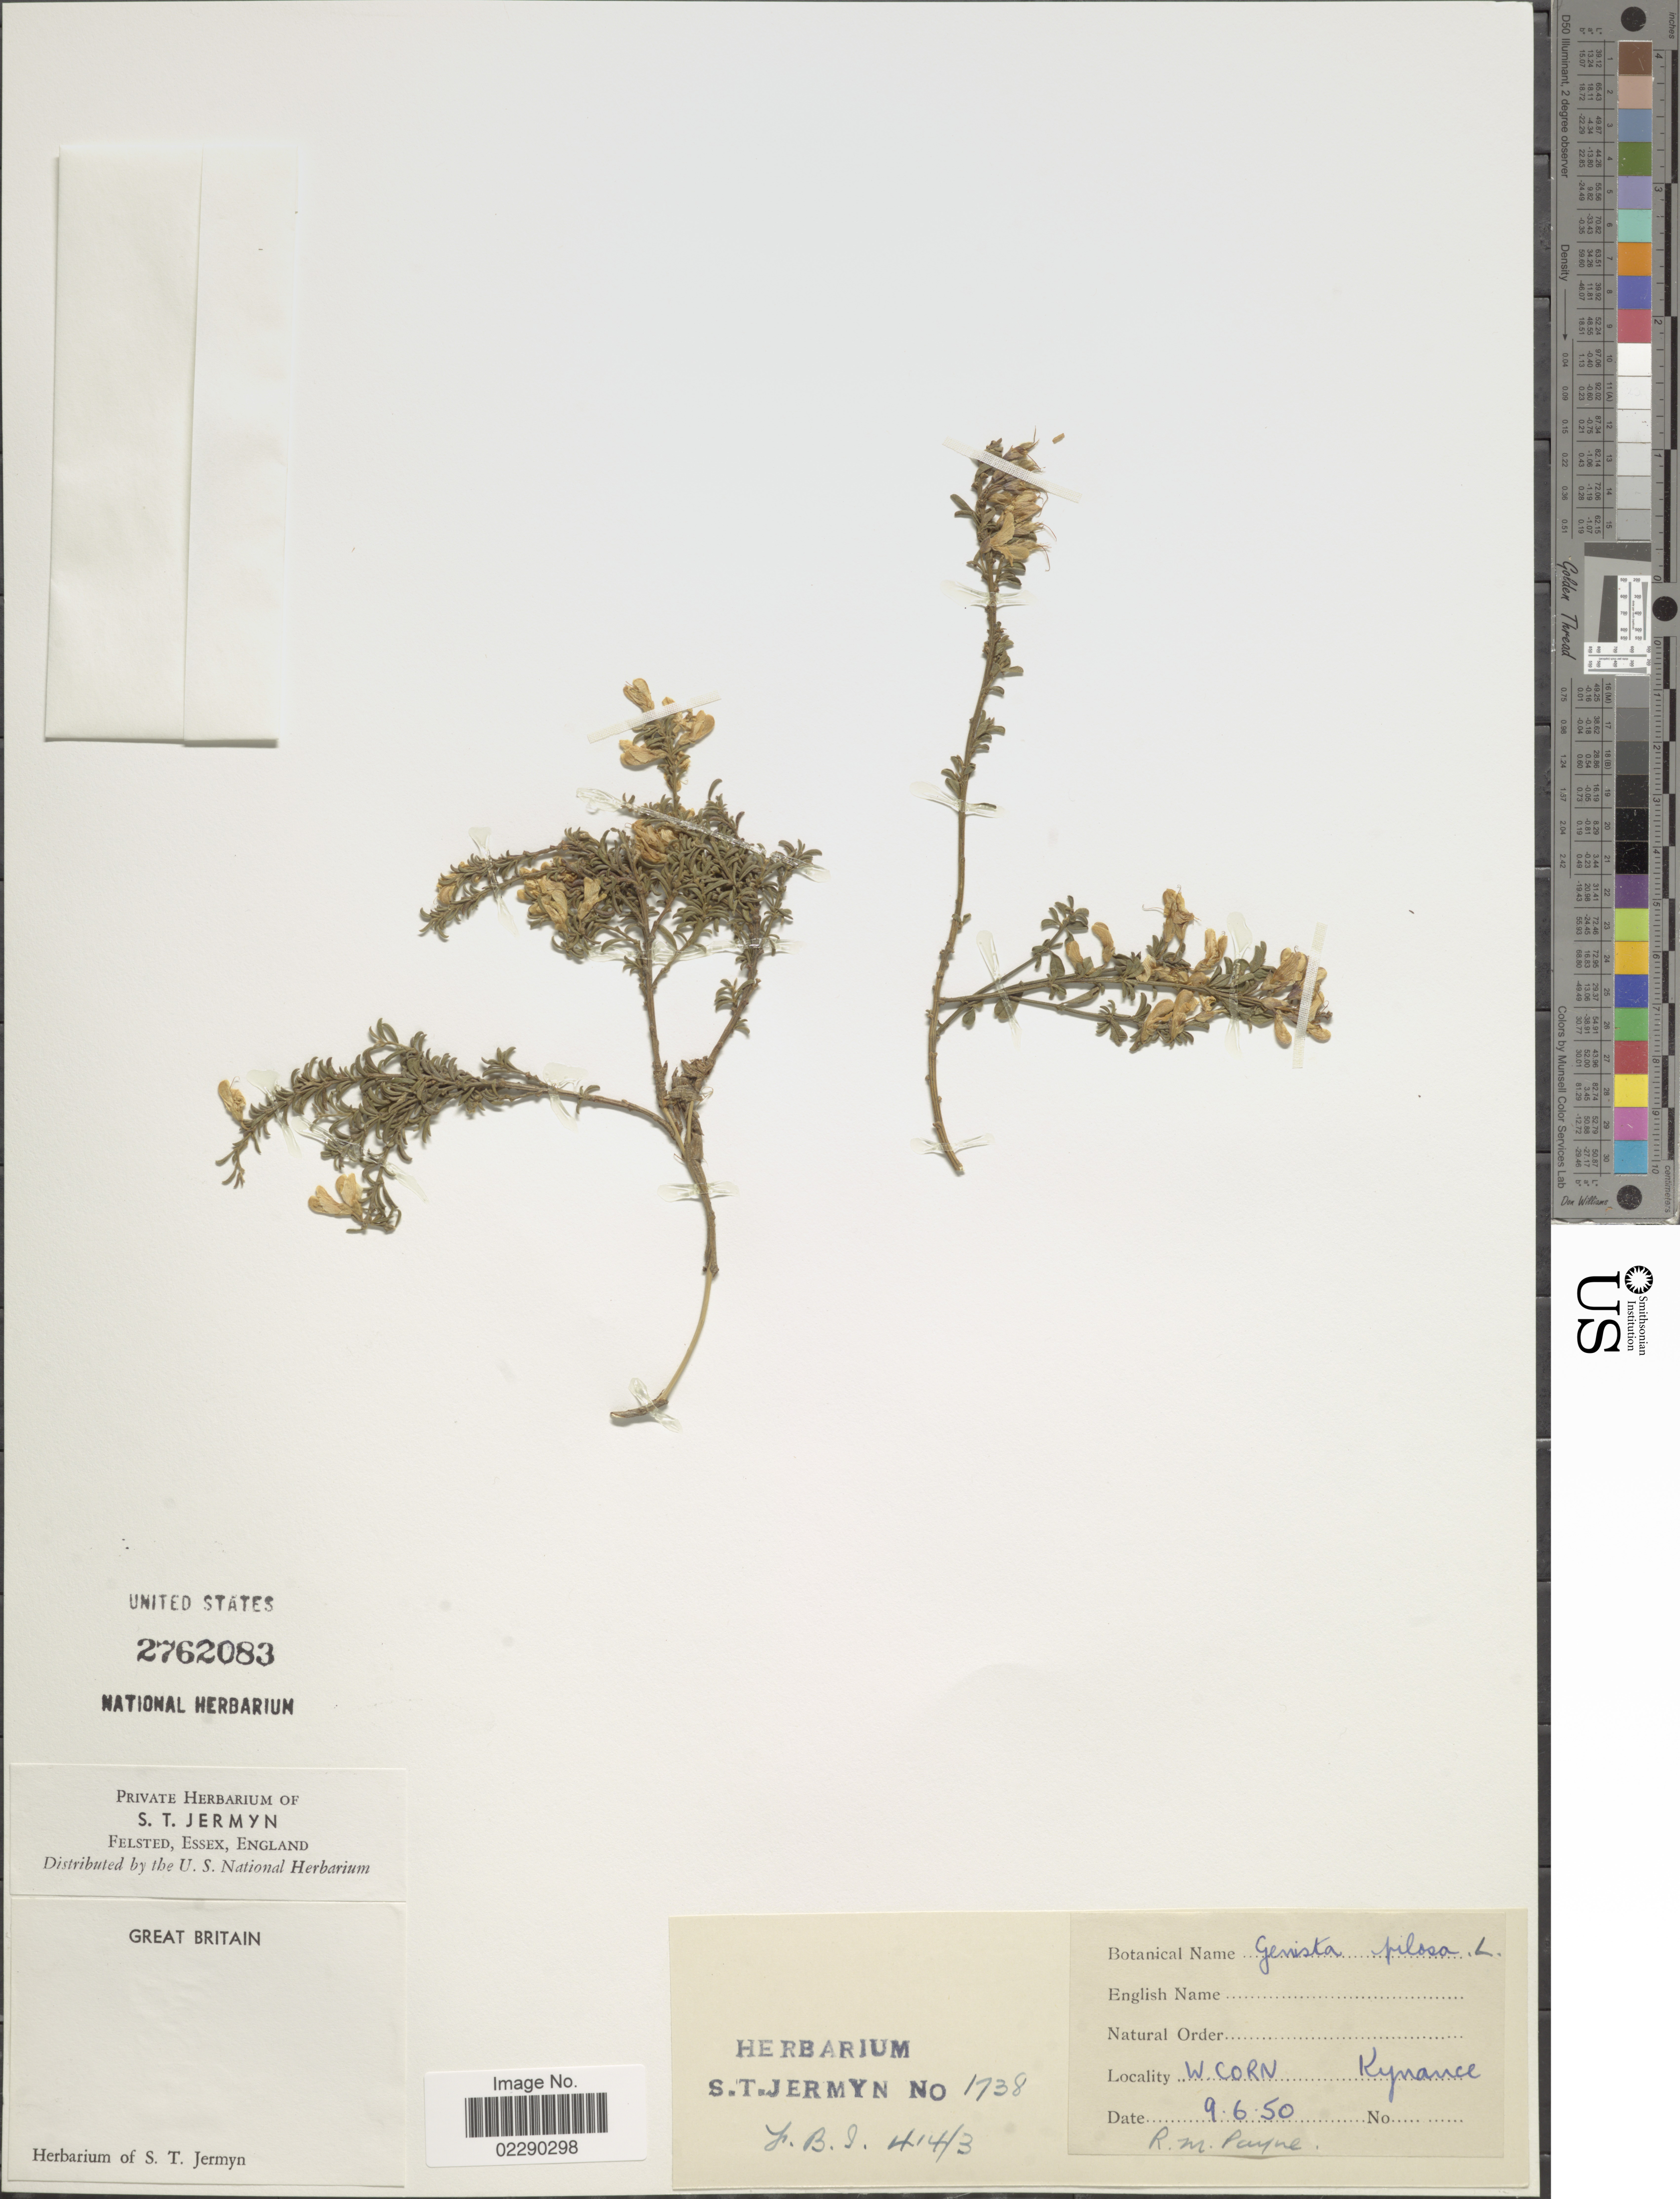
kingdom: Plantae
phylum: Tracheophyta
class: Magnoliopsida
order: Fabales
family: Fabaceae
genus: Genista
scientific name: Genista pilosa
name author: L.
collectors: R. Payne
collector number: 1738?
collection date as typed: Transcribed d/m/y: 9/6/50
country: United Kingdom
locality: Great Britain, W. Corn, Kynance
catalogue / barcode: US 2762083